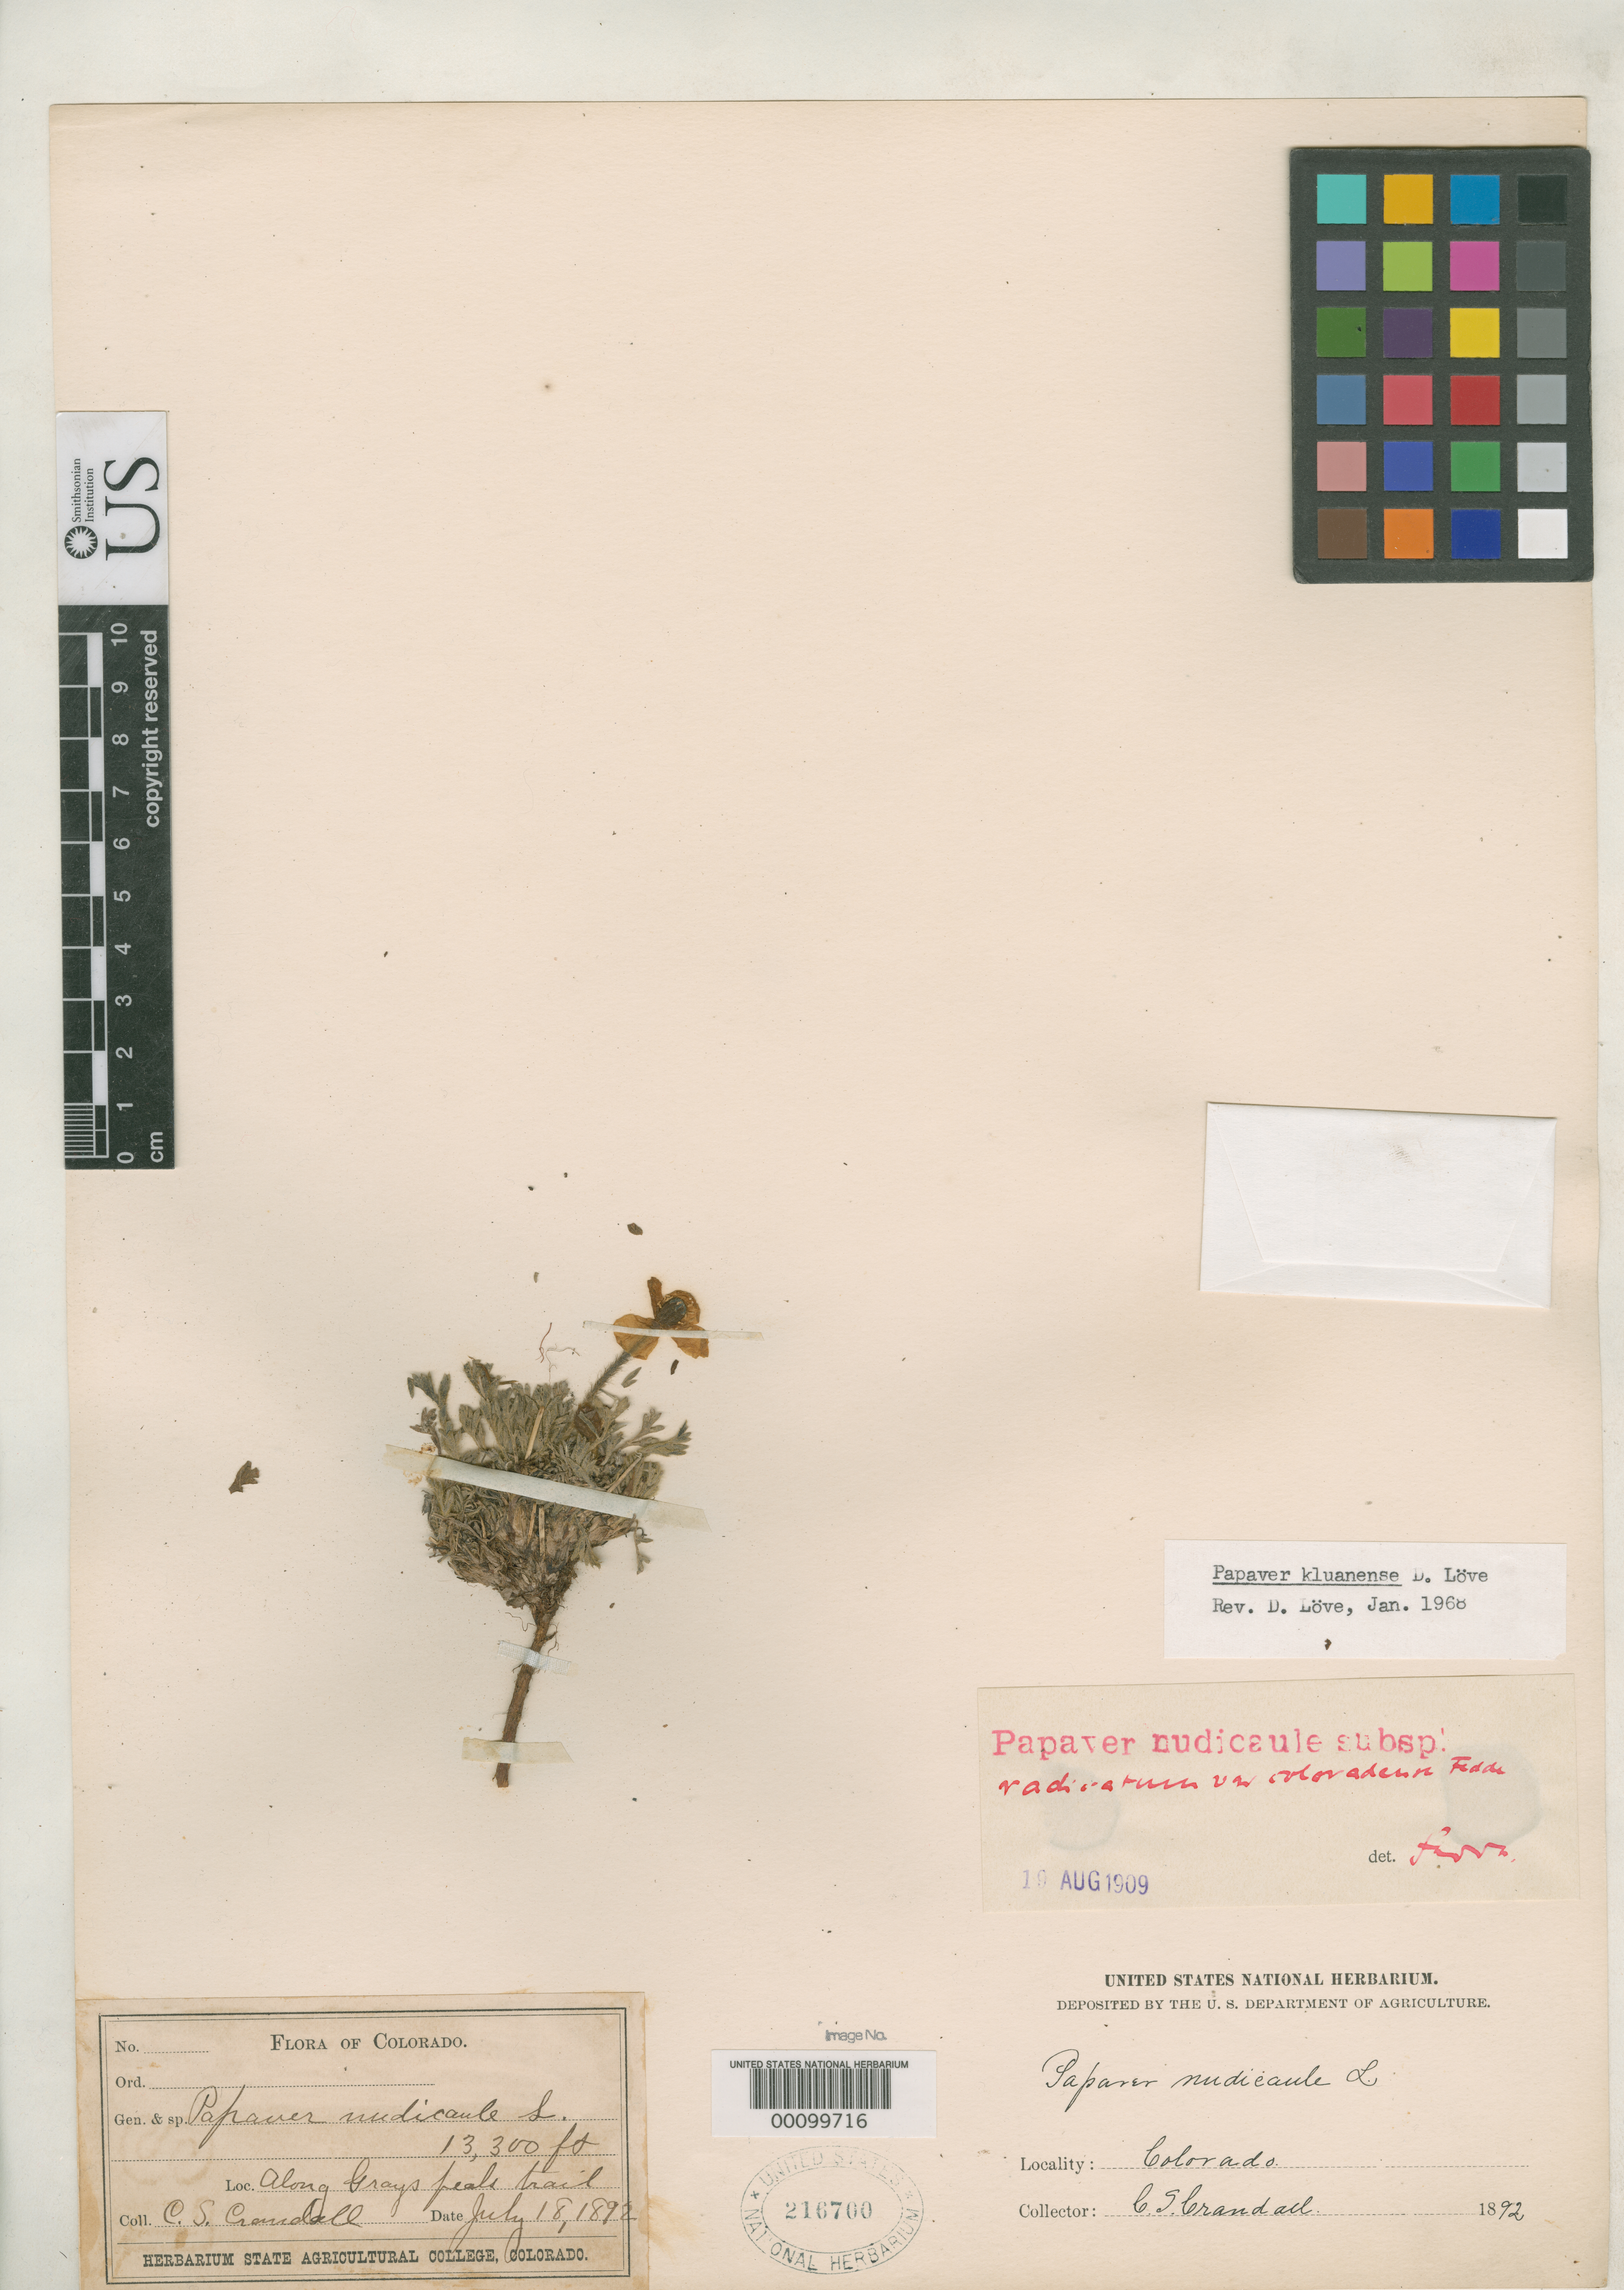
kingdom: Plantae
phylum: Tracheophyta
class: Magnoliopsida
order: Ranunculales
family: Papaveraceae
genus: Papaver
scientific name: Papaver nudicaule subsp. radicatum var. coloradense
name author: Fedde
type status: Syntype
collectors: C. Crandall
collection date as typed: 18 Jul 1892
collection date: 1892-07-18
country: United States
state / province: Colorado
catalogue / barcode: US 216700